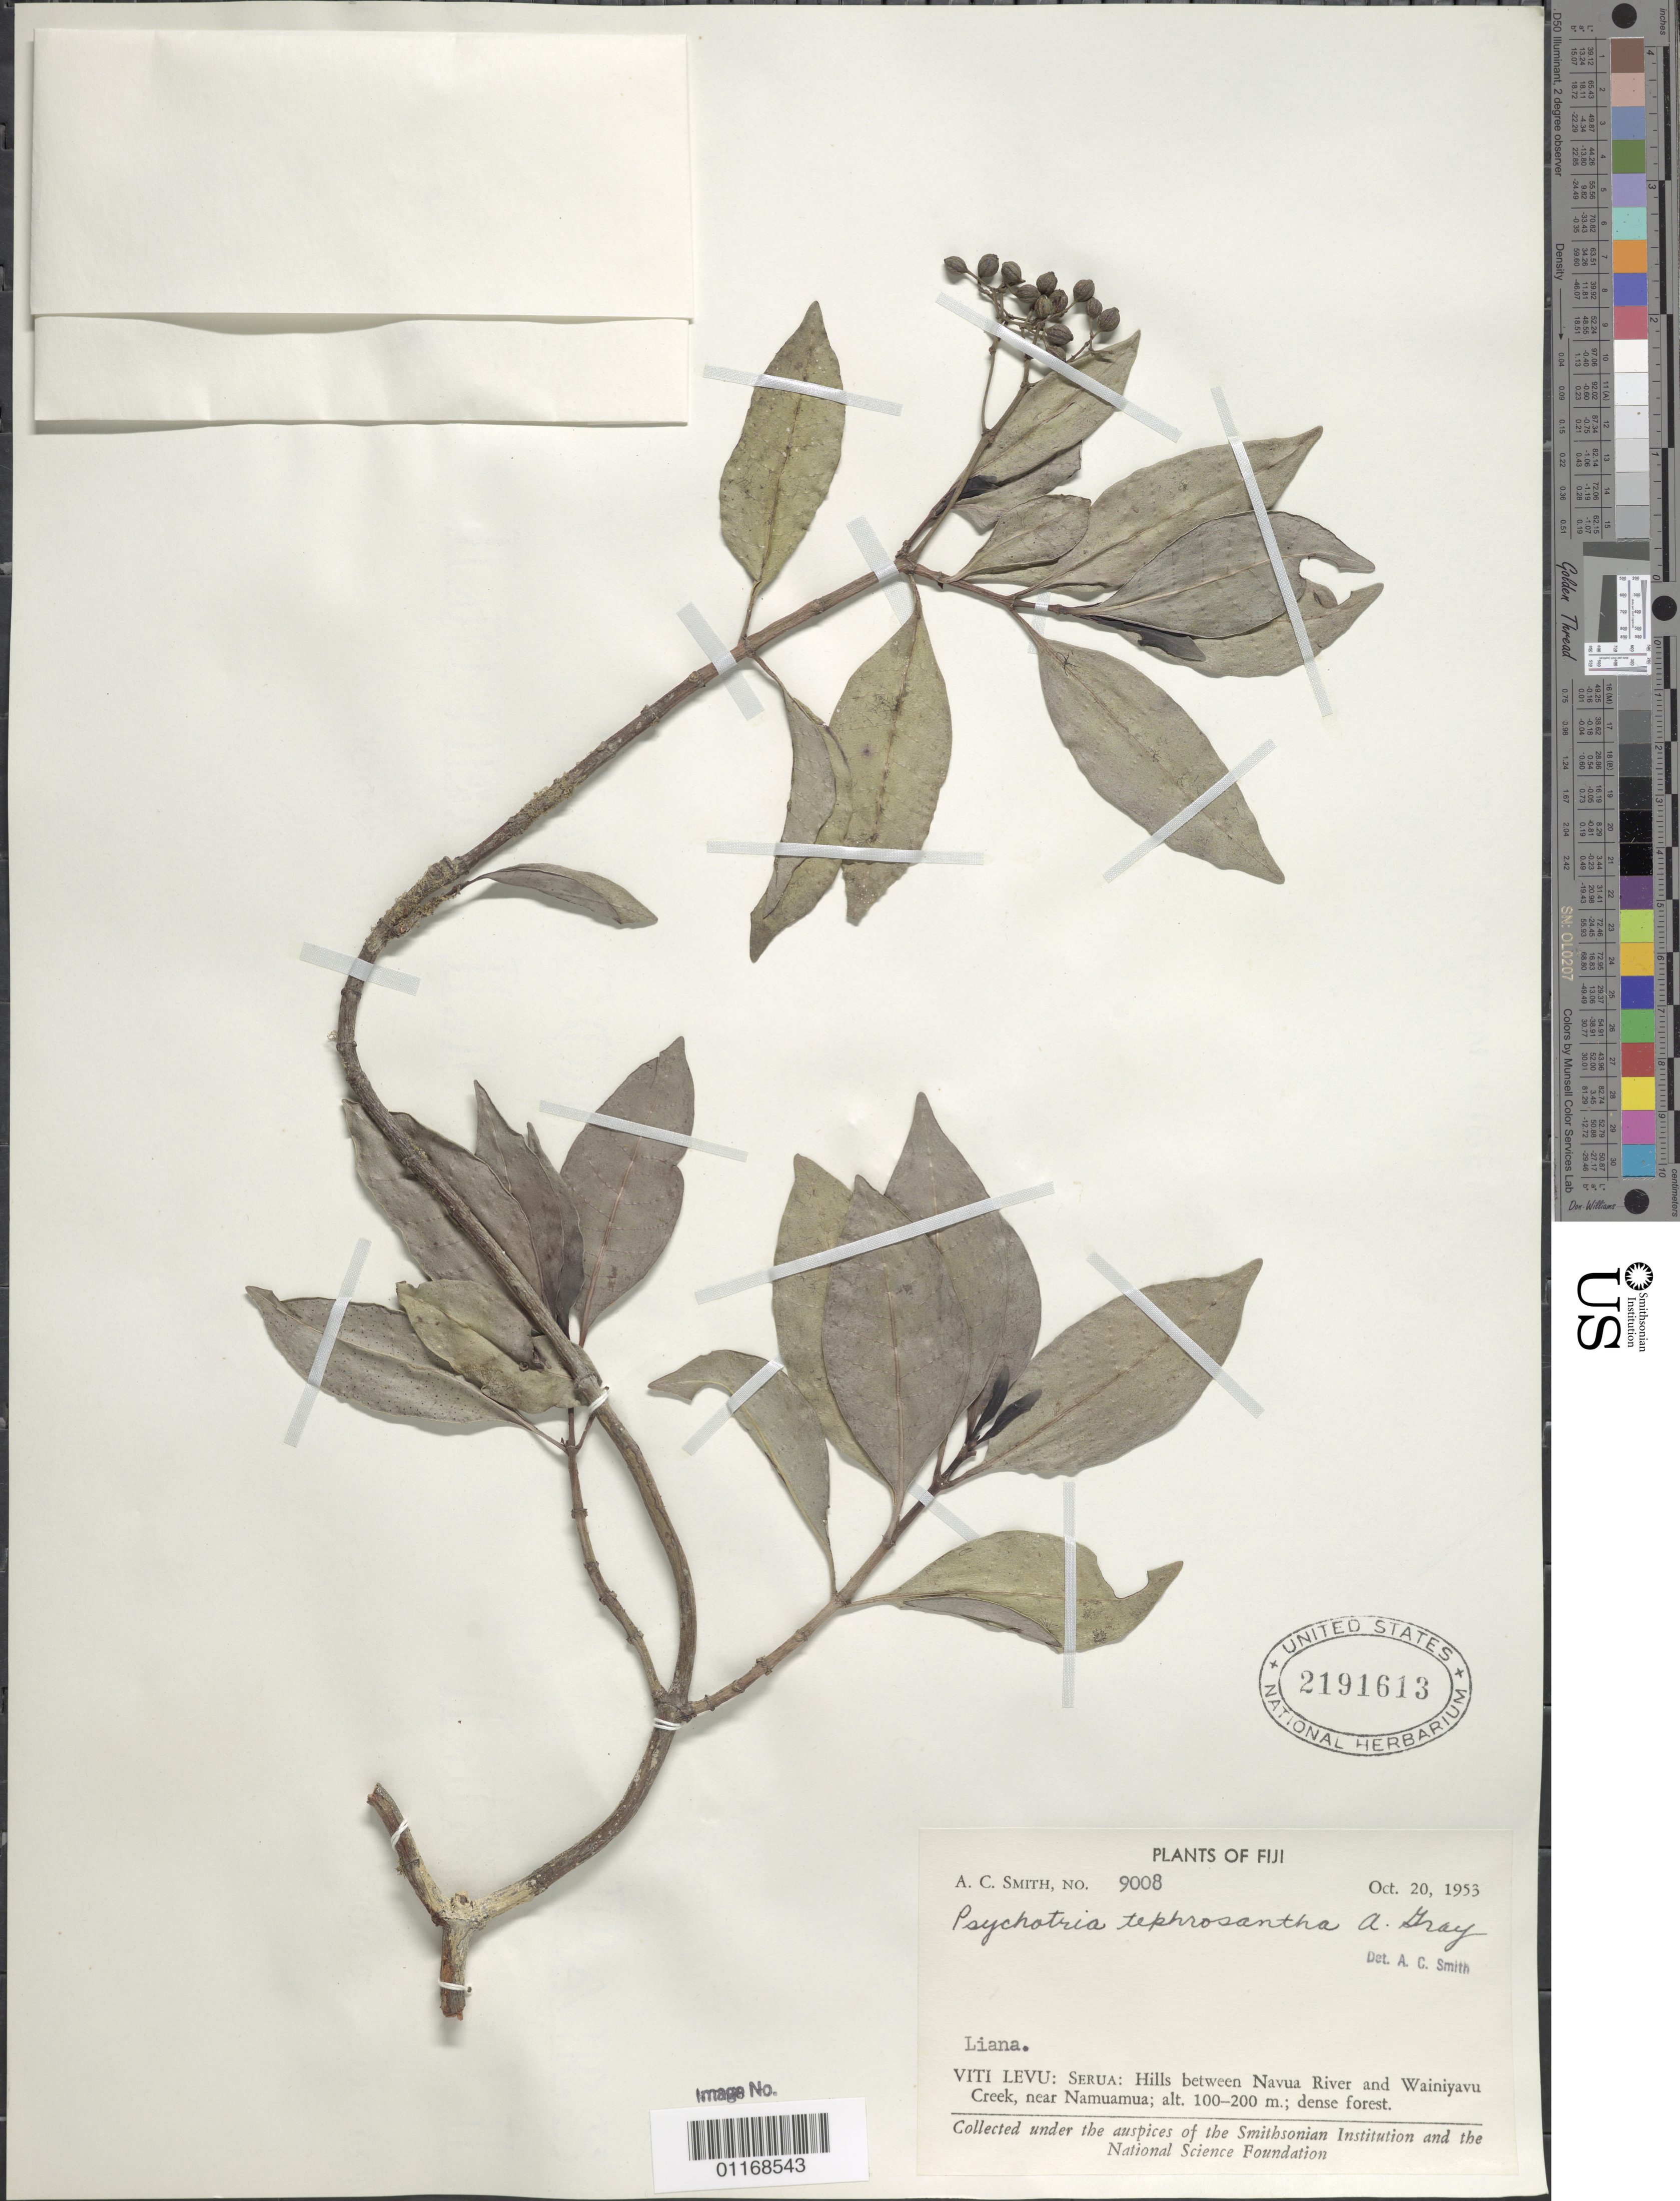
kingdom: Plantae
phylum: Tracheophyta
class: Magnoliopsida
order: Gentianales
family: Rubiaceae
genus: Psychotria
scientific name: Psychotria tephrosantha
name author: A. Gray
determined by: Smith, A. C.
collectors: A. C. Smith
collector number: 9008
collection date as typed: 20 Oct 1953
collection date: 1953-10-20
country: Fiji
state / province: Central Division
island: Viti Levu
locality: Between navua river and wainiyavu creek, near Namuamua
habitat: Dense forest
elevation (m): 100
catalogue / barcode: US 2191613